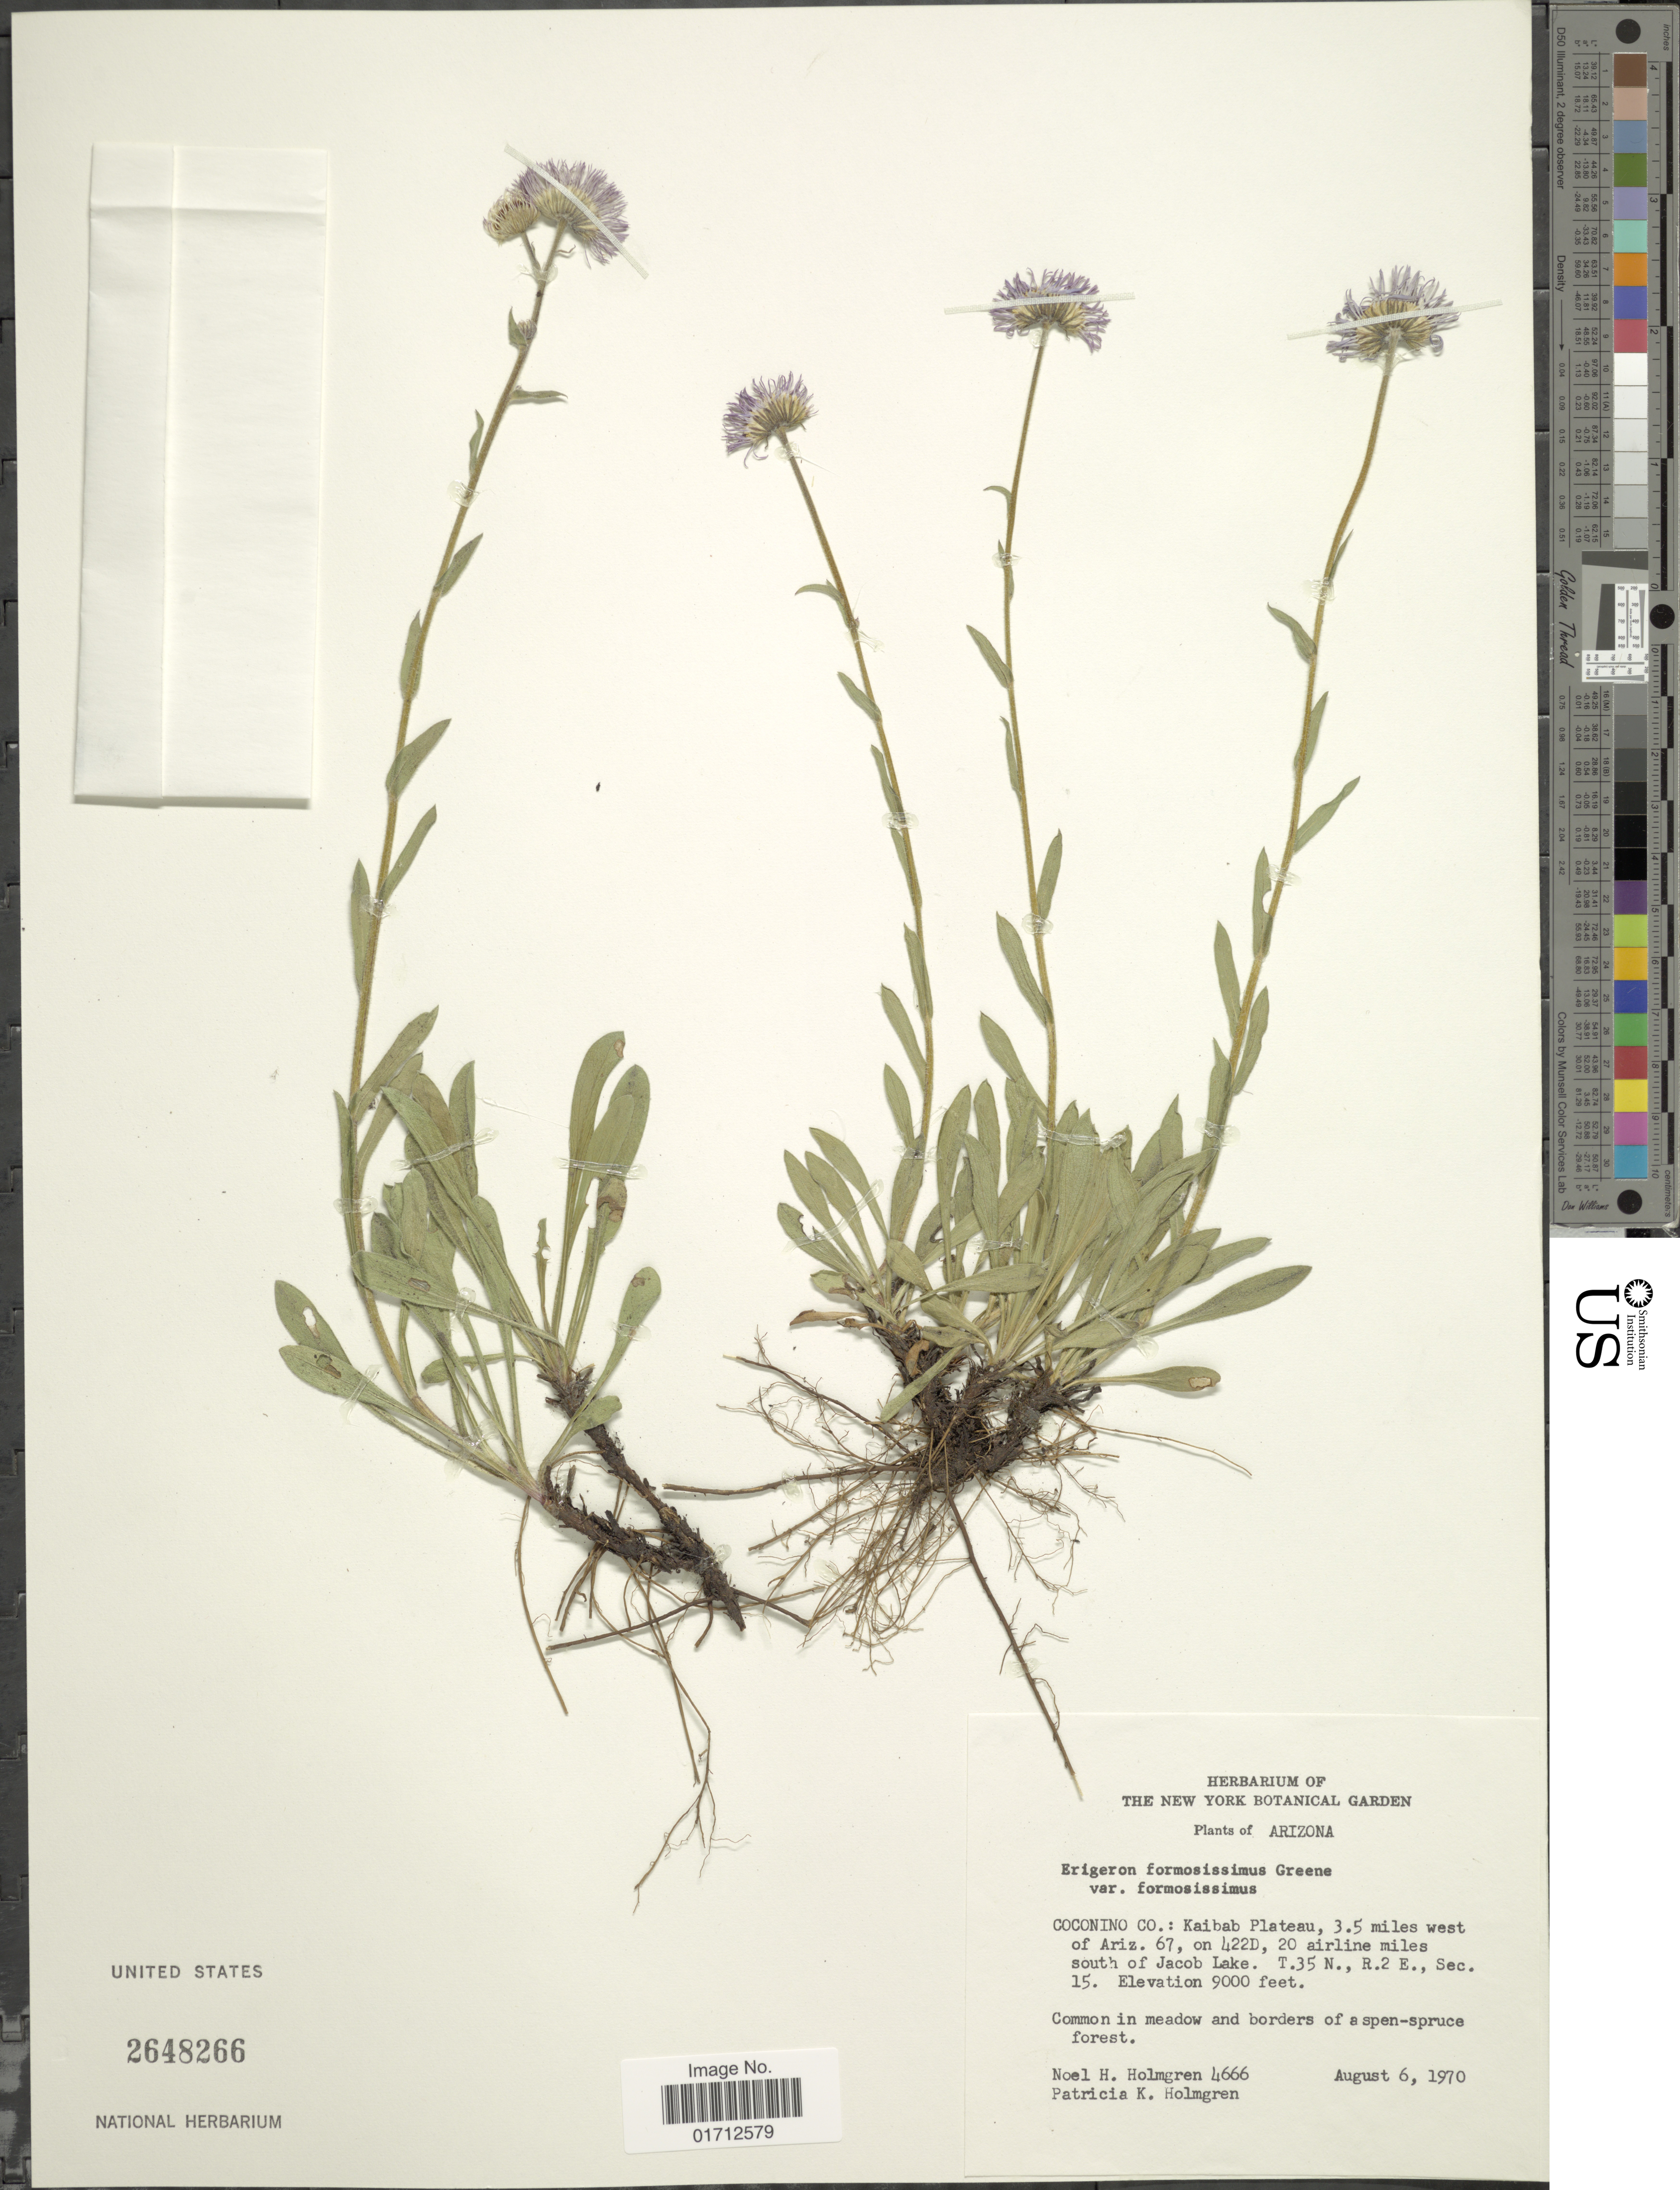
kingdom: Plantae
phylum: Tracheophyta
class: Magnoliopsida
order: Asterales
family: Asteraceae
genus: Erigeron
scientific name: Erigeron formosissimus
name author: Greene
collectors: N. H. Holmgren & P. K. Holmgren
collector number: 4666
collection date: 1970-09-06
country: United States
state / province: Arizona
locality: Coconino Co.: Kaibab Plateau, 3.5 miles west of Ariz. 67, on 422D, 20 airline miles south of Jacob Lake. T.25N., R.2E., Sec. 15.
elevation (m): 2743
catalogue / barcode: US 2648266